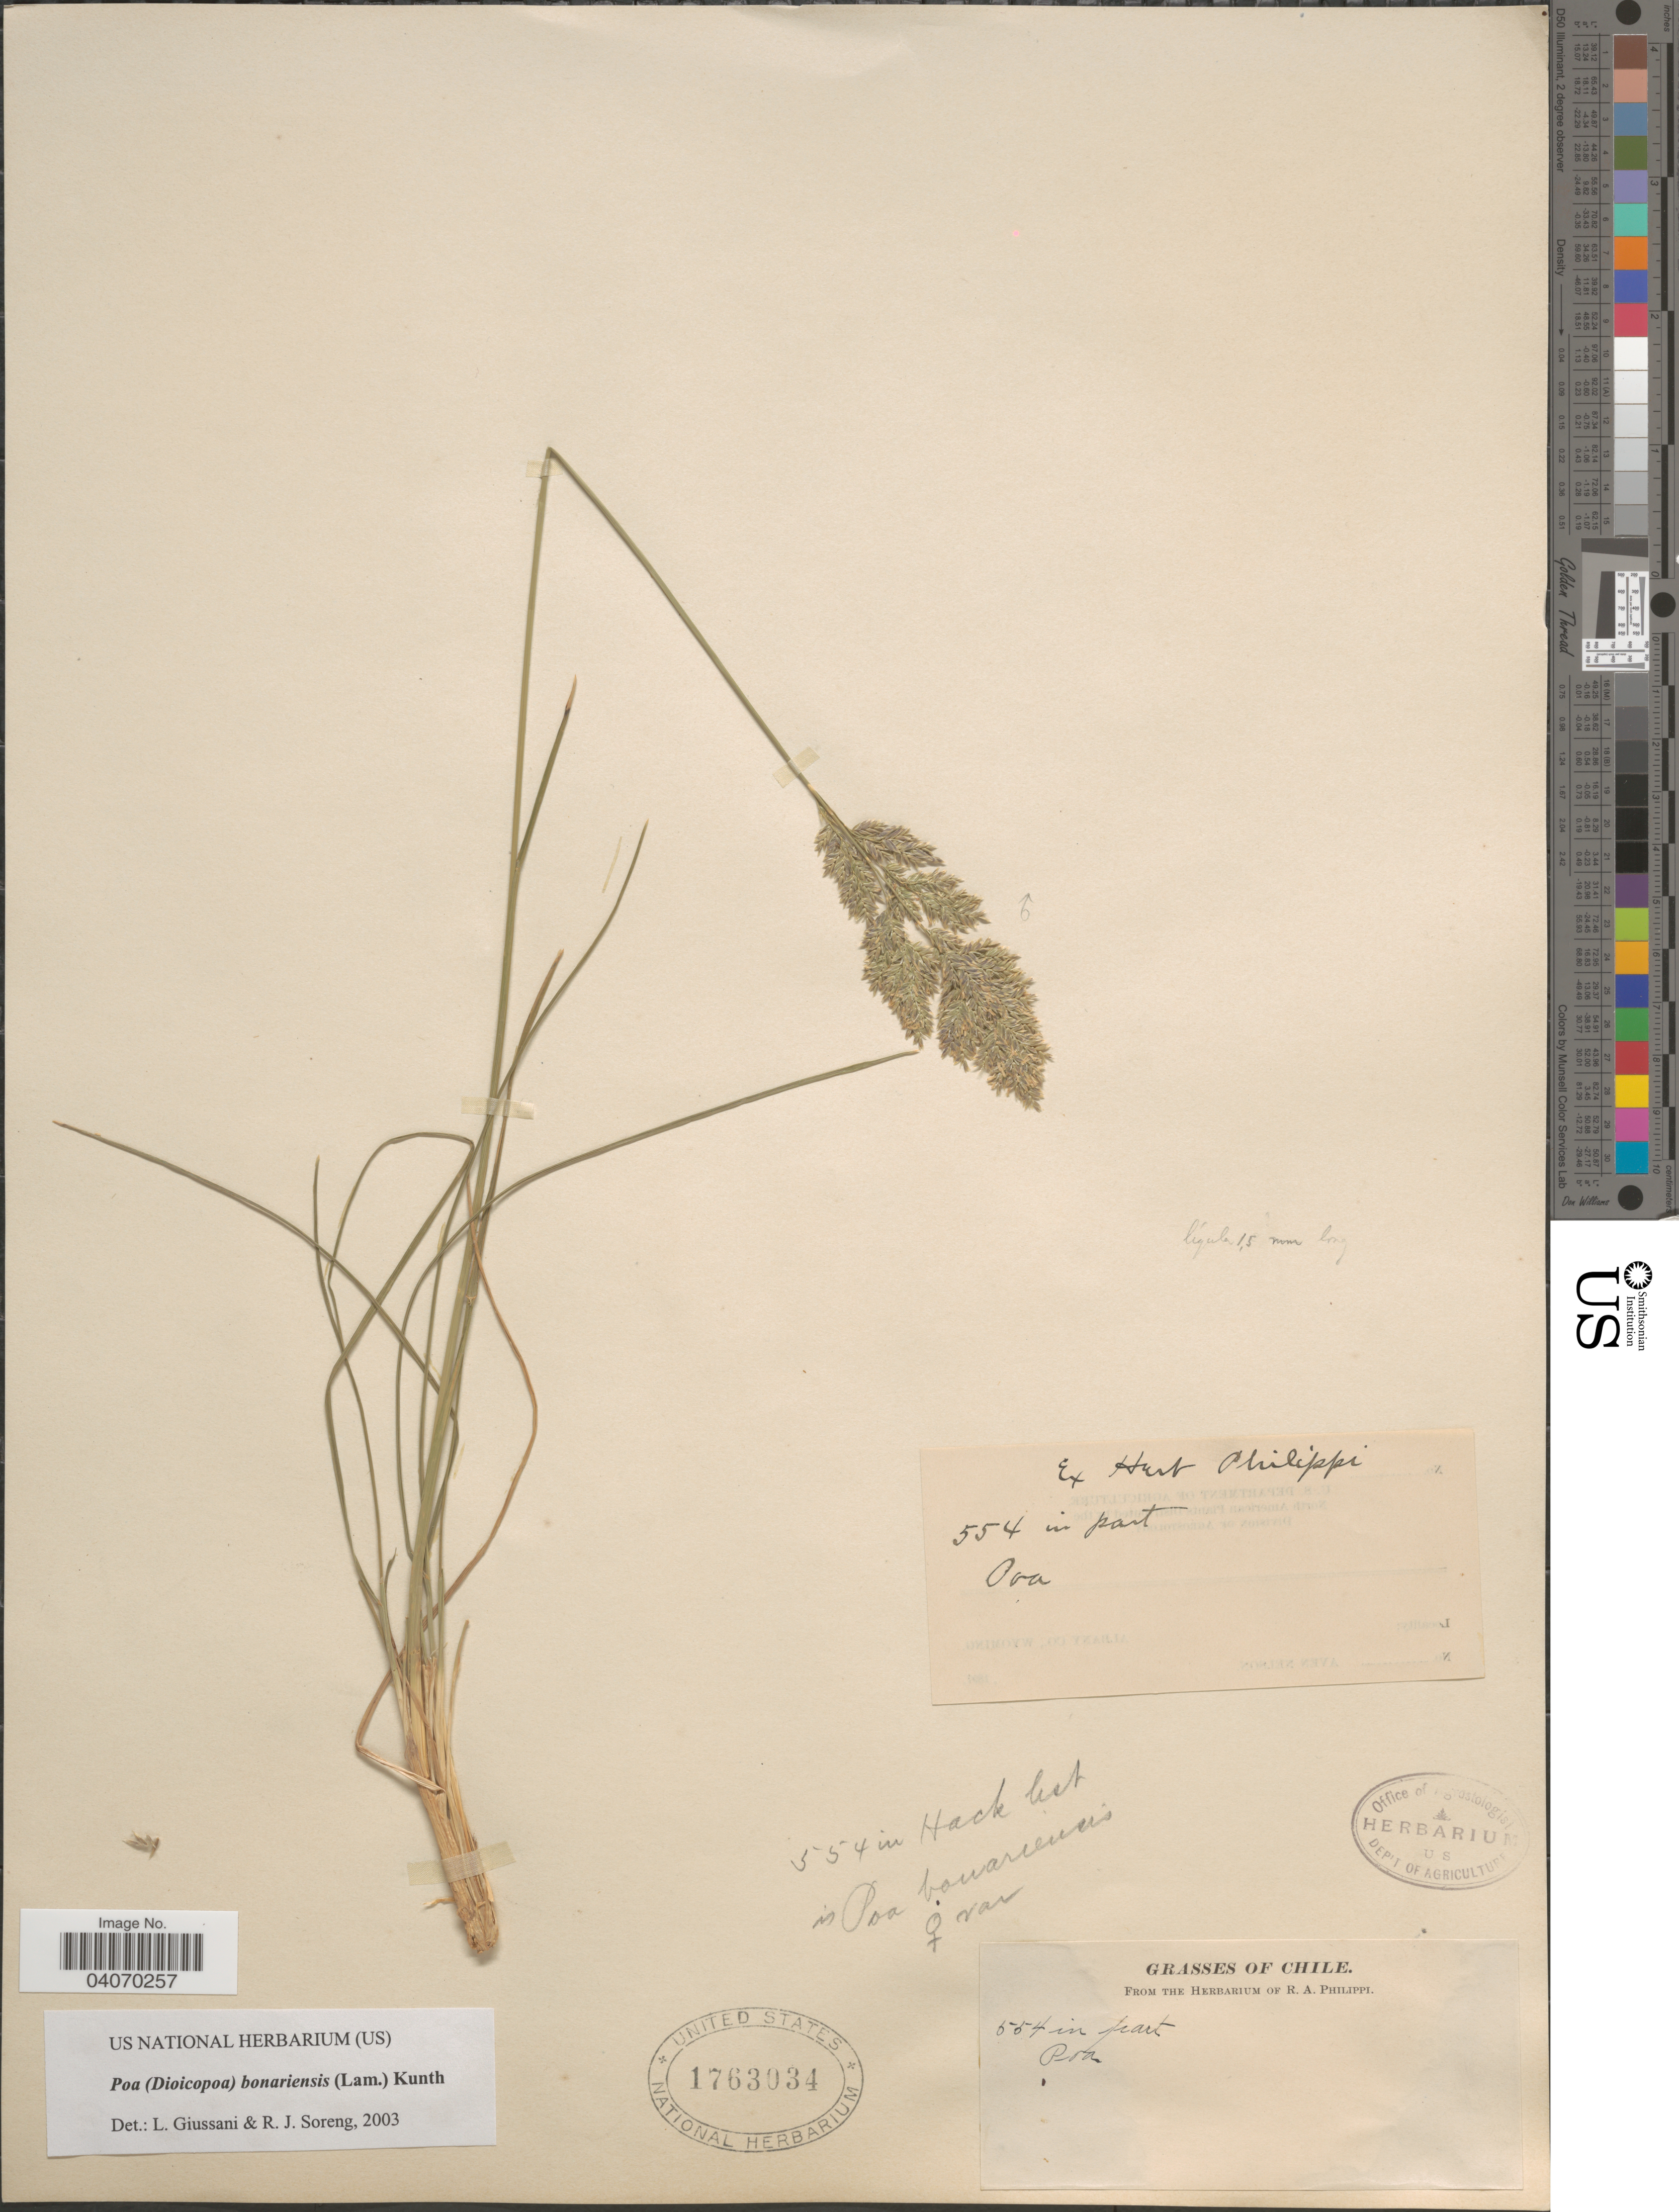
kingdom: Plantae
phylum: Tracheophyta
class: Liliopsida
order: Poales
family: Poaceae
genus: Poa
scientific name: Poa bonariensis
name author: (Lam.) Kunth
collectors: ex. herb. R.A. Philippi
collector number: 554 in part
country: Chile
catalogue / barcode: US 1763034